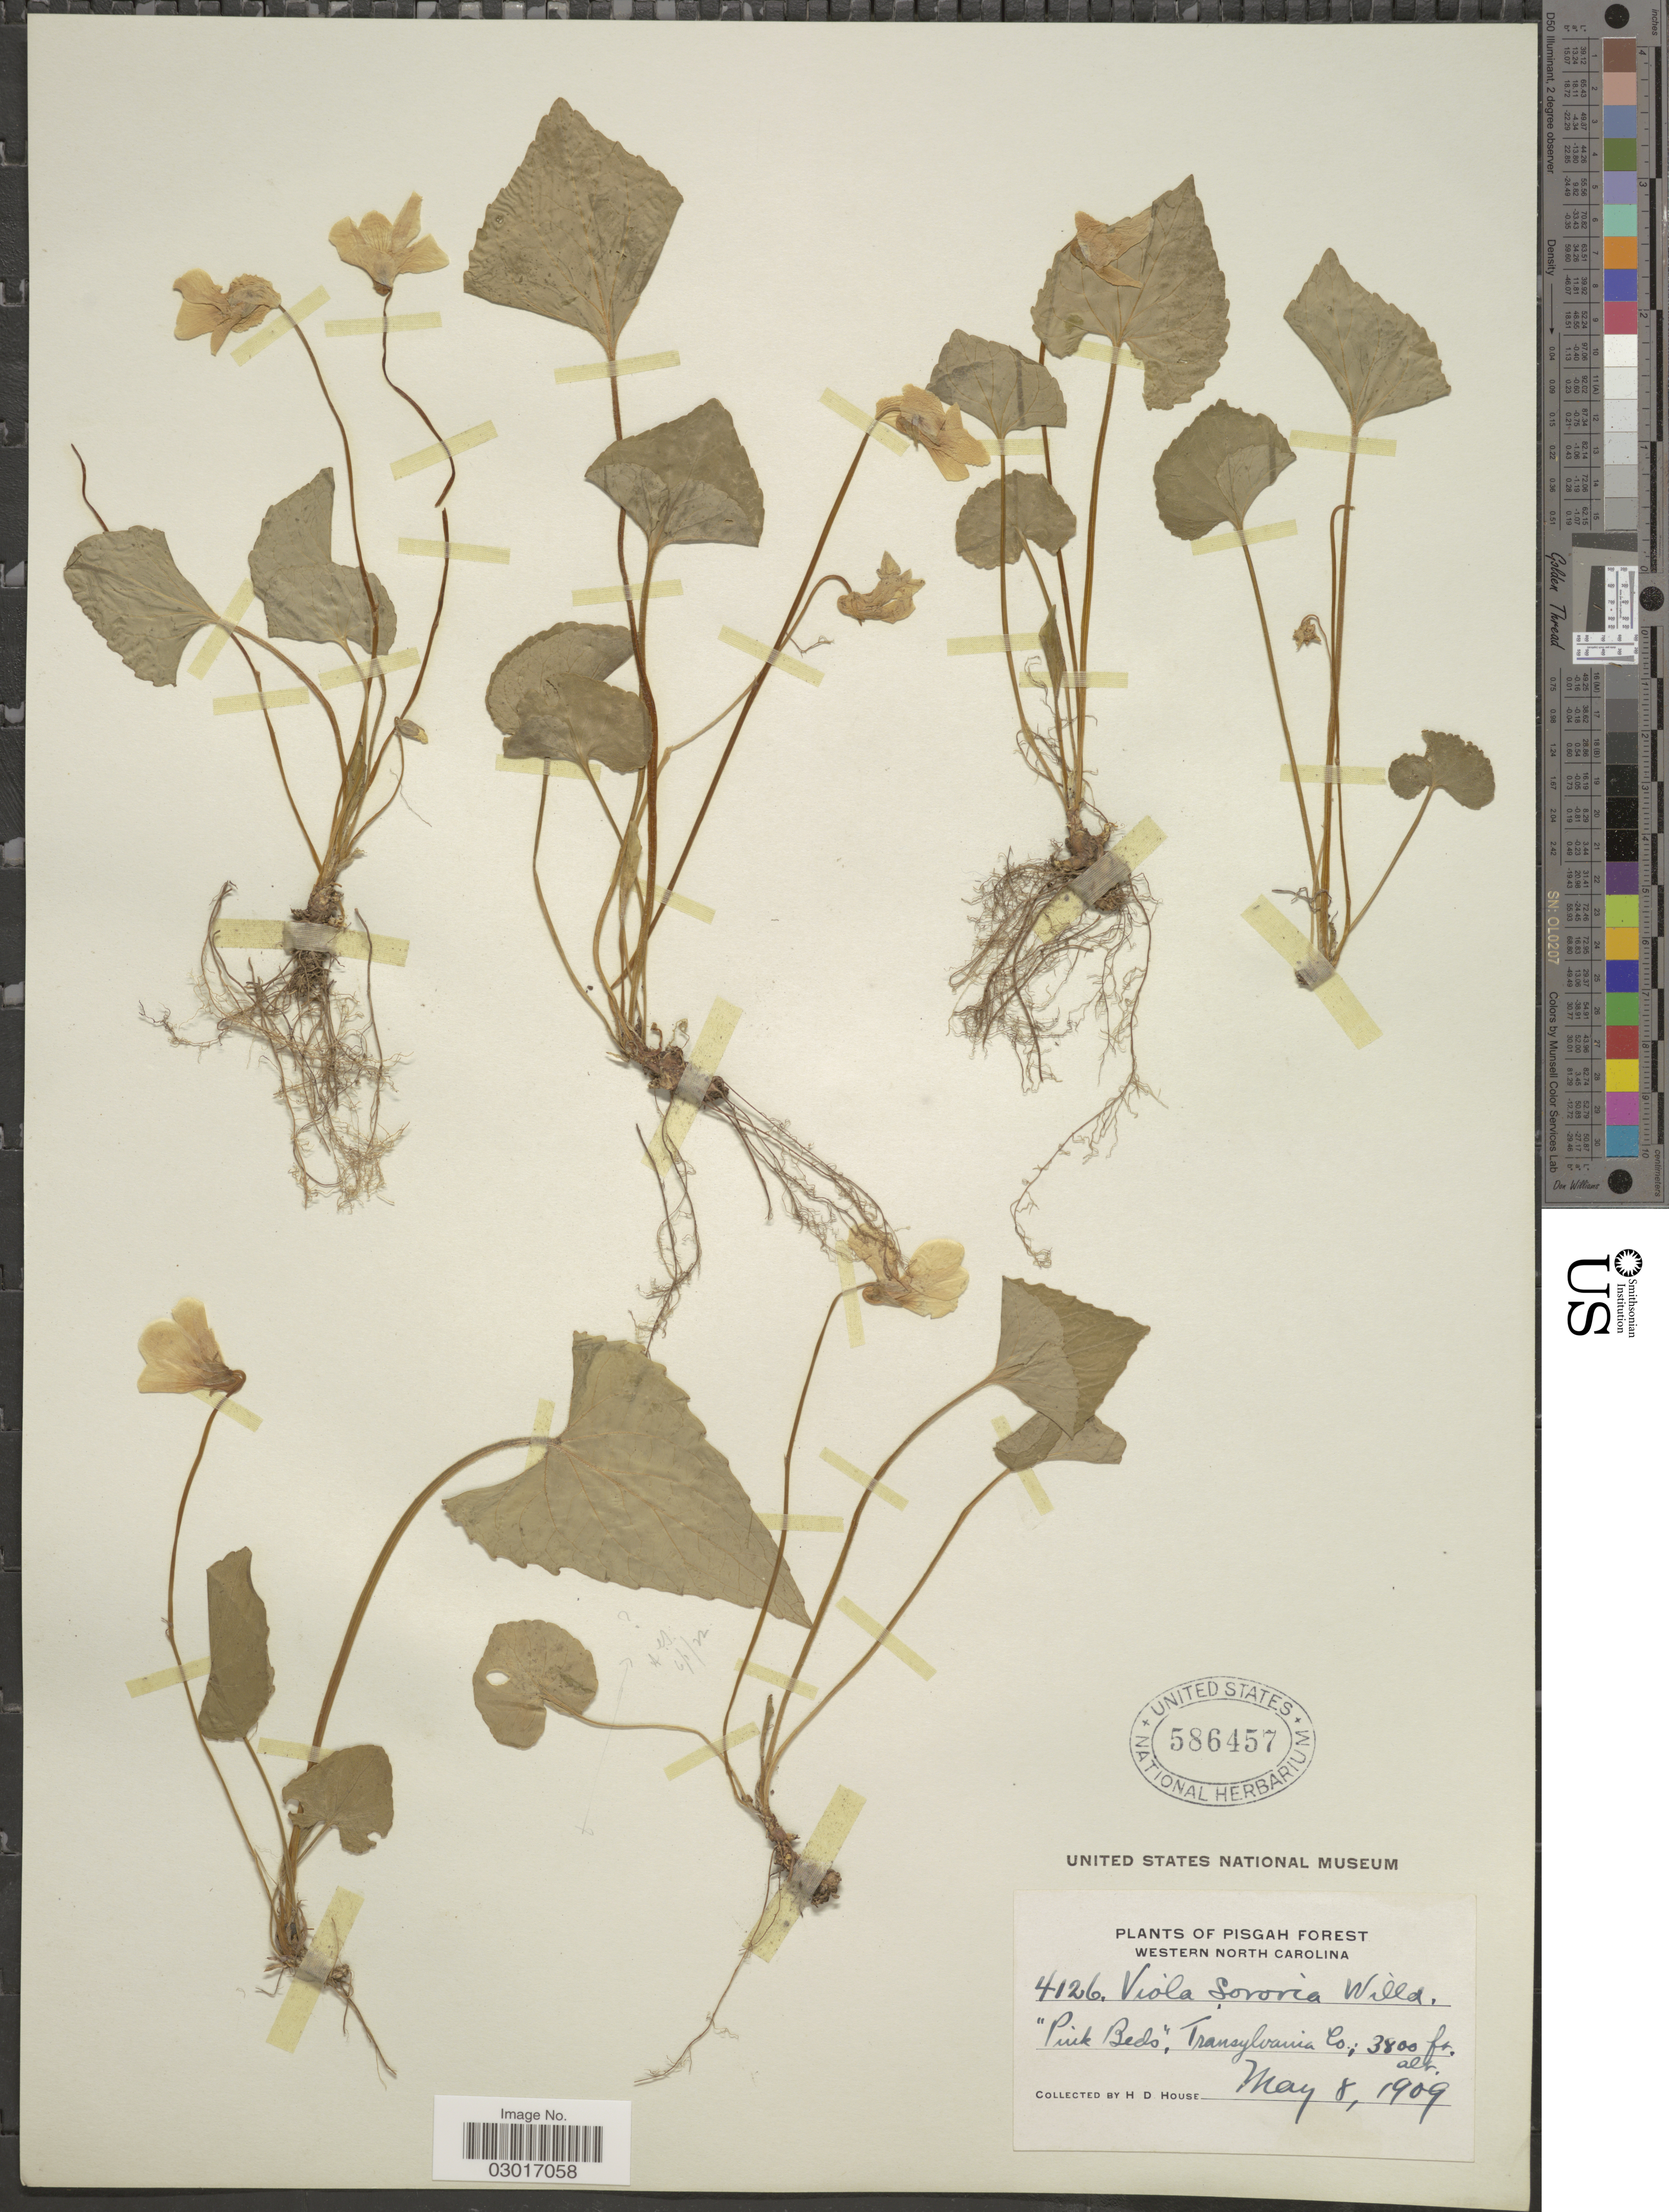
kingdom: Plantae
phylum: Tracheophyta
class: Magnoliopsida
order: Malpighiales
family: Violaceae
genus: Viola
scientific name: Viola sororia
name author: Willd.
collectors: H. D. House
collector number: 4126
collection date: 1909-05-08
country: United States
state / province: North Carolina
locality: Pisgah Forest, Western North Carolina, "Pink Beds", Transylvania Co.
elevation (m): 1158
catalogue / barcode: US 586457